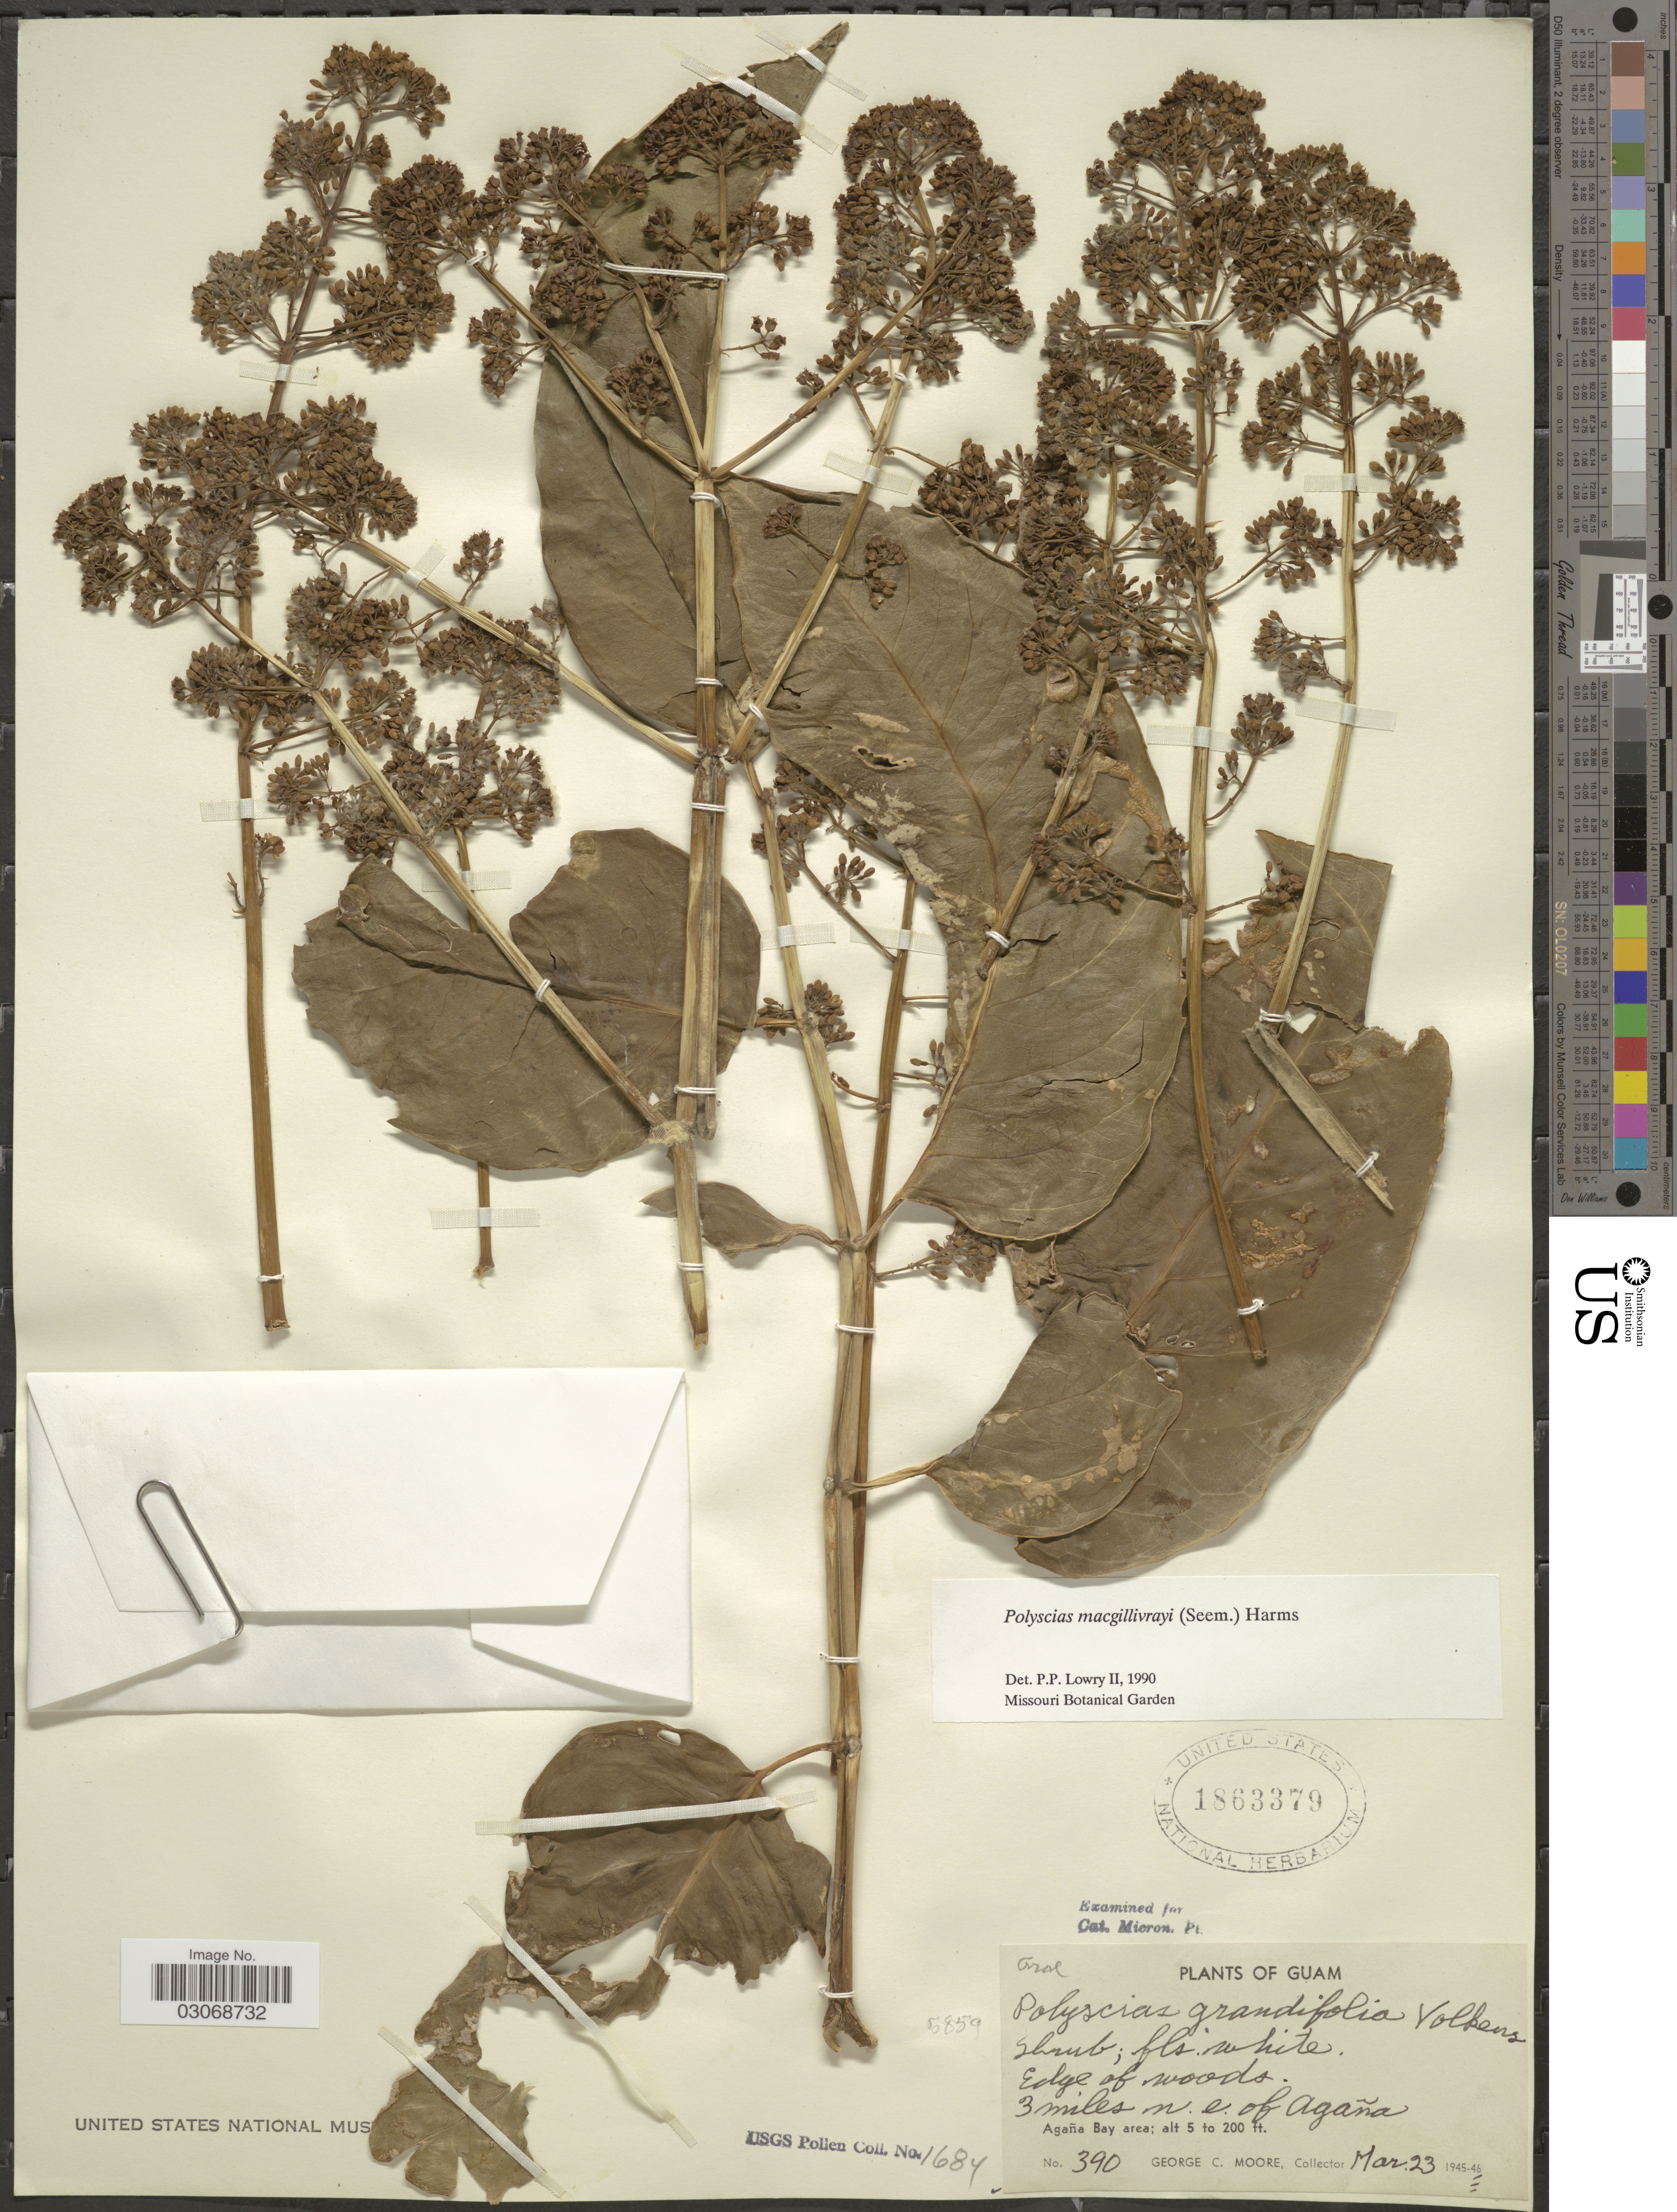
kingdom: Plantae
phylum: Tracheophyta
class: Magnoliopsida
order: Apiales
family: Araliaceae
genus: Polyscias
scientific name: Polyscias macgillivrayi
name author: Harms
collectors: G. C. Moore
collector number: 390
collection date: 1945-03-23/1946-03-23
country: Guam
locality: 3 miles n.e. of Agaña, Agaña Bay area.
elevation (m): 2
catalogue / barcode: US 1863379